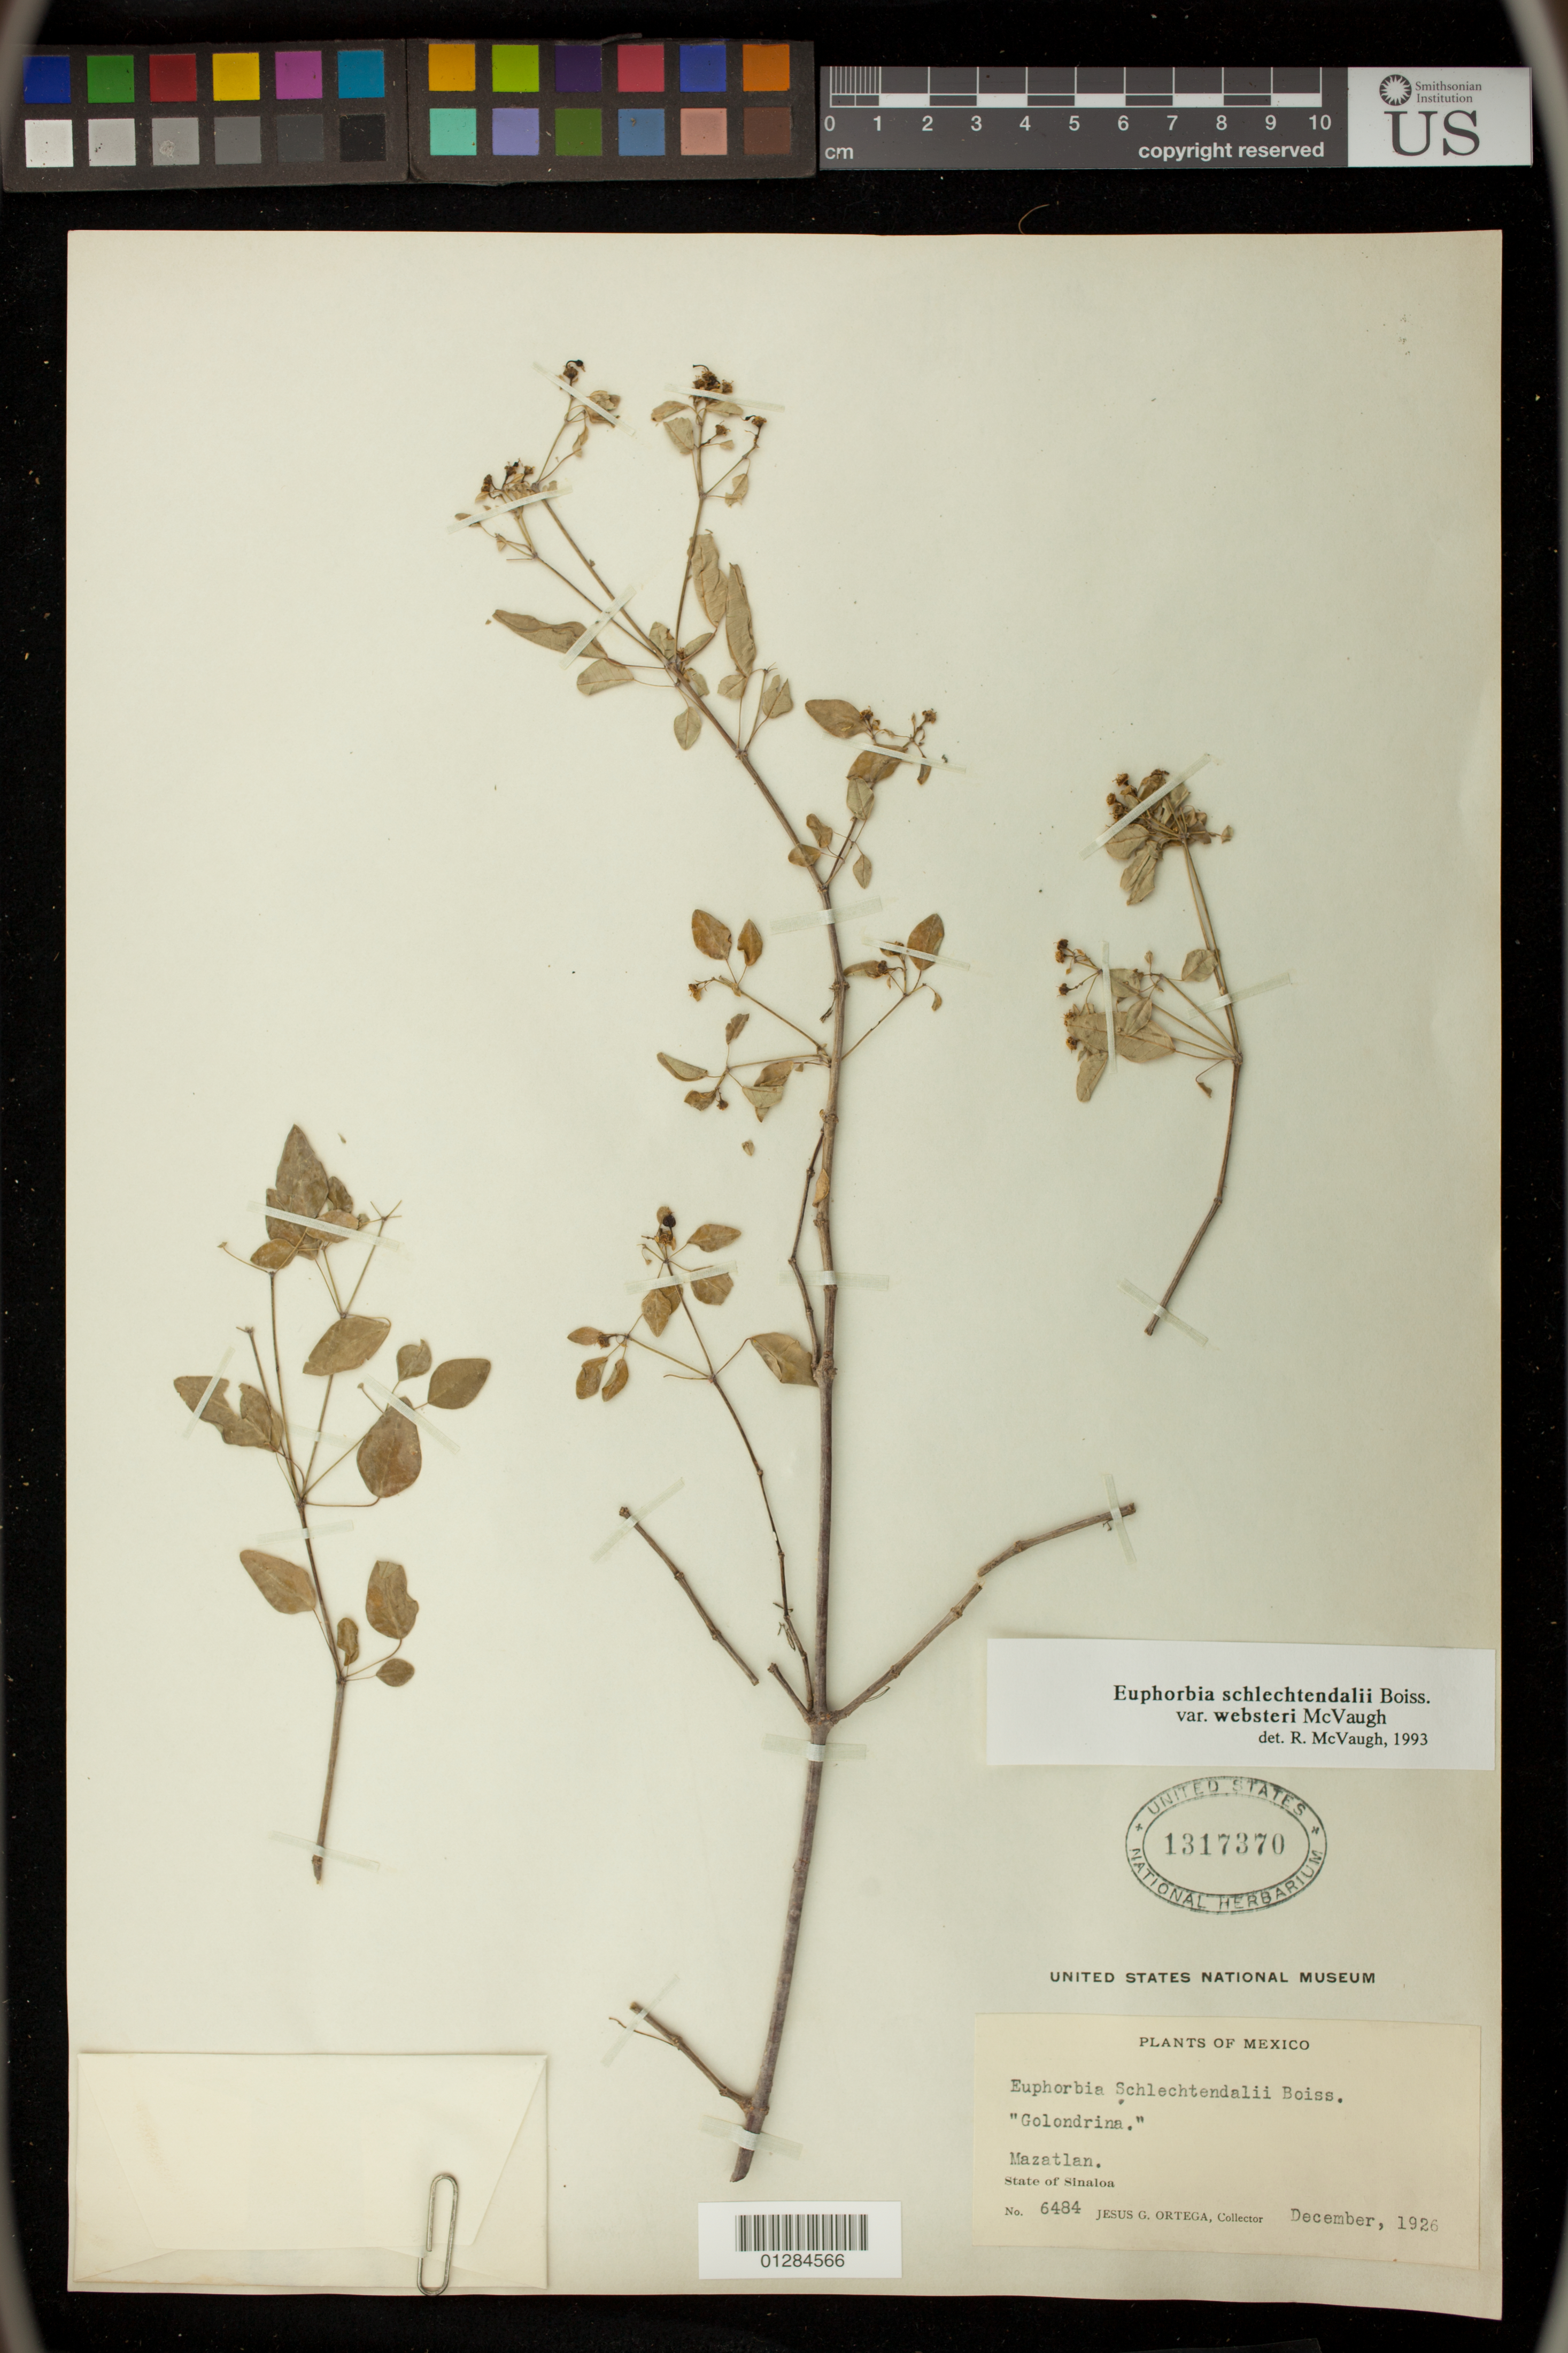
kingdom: Plantae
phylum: Tracheophyta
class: Magnoliopsida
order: Malpighiales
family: Euphorbiaceae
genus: Euphorbia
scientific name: Euphorbia schlechtendalii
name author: Boiss.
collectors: J. Ortega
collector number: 6484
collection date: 1926-12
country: Mexico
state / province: Sinaloa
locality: Mazatlan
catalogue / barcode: US 1317370